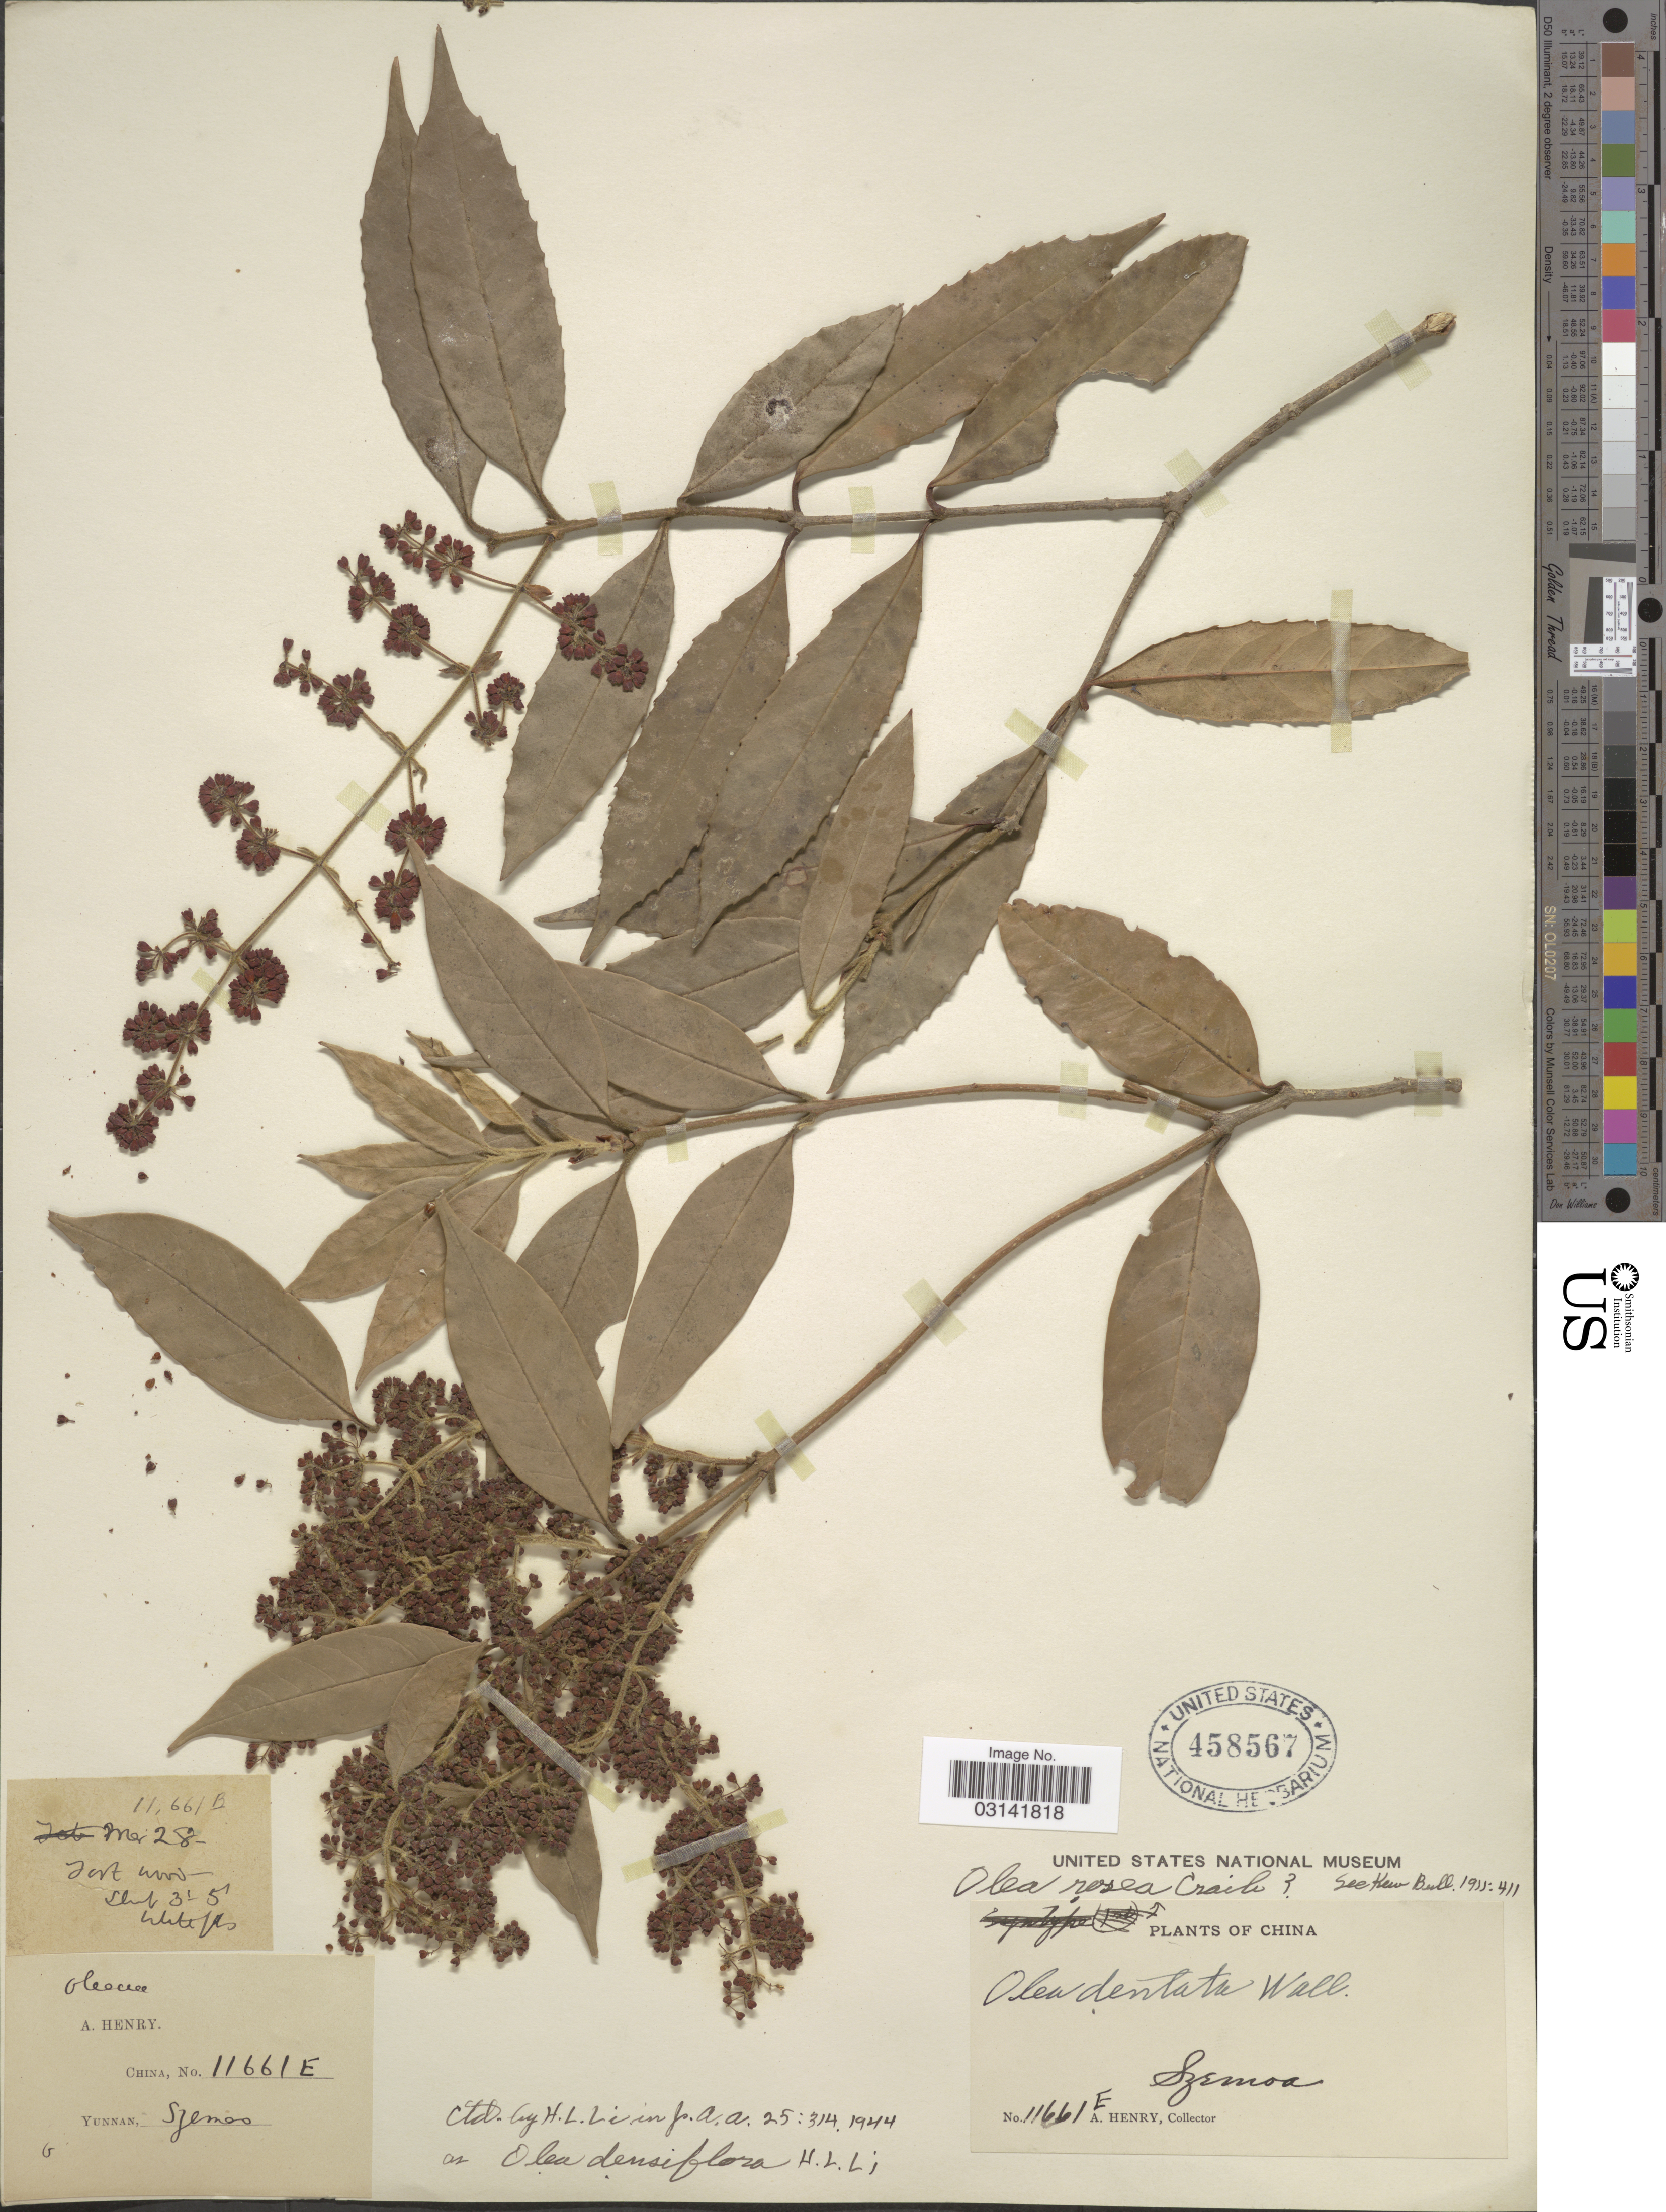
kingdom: Plantae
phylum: Tracheophyta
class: Magnoliopsida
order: Lamiales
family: Oleaceae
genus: Olea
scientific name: Olea densiflora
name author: H.L. Li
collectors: A. Henry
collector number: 11661 E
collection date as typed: Transcribed d/m/y: /5/28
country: China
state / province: Yunnan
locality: Szemao.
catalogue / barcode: US 458567